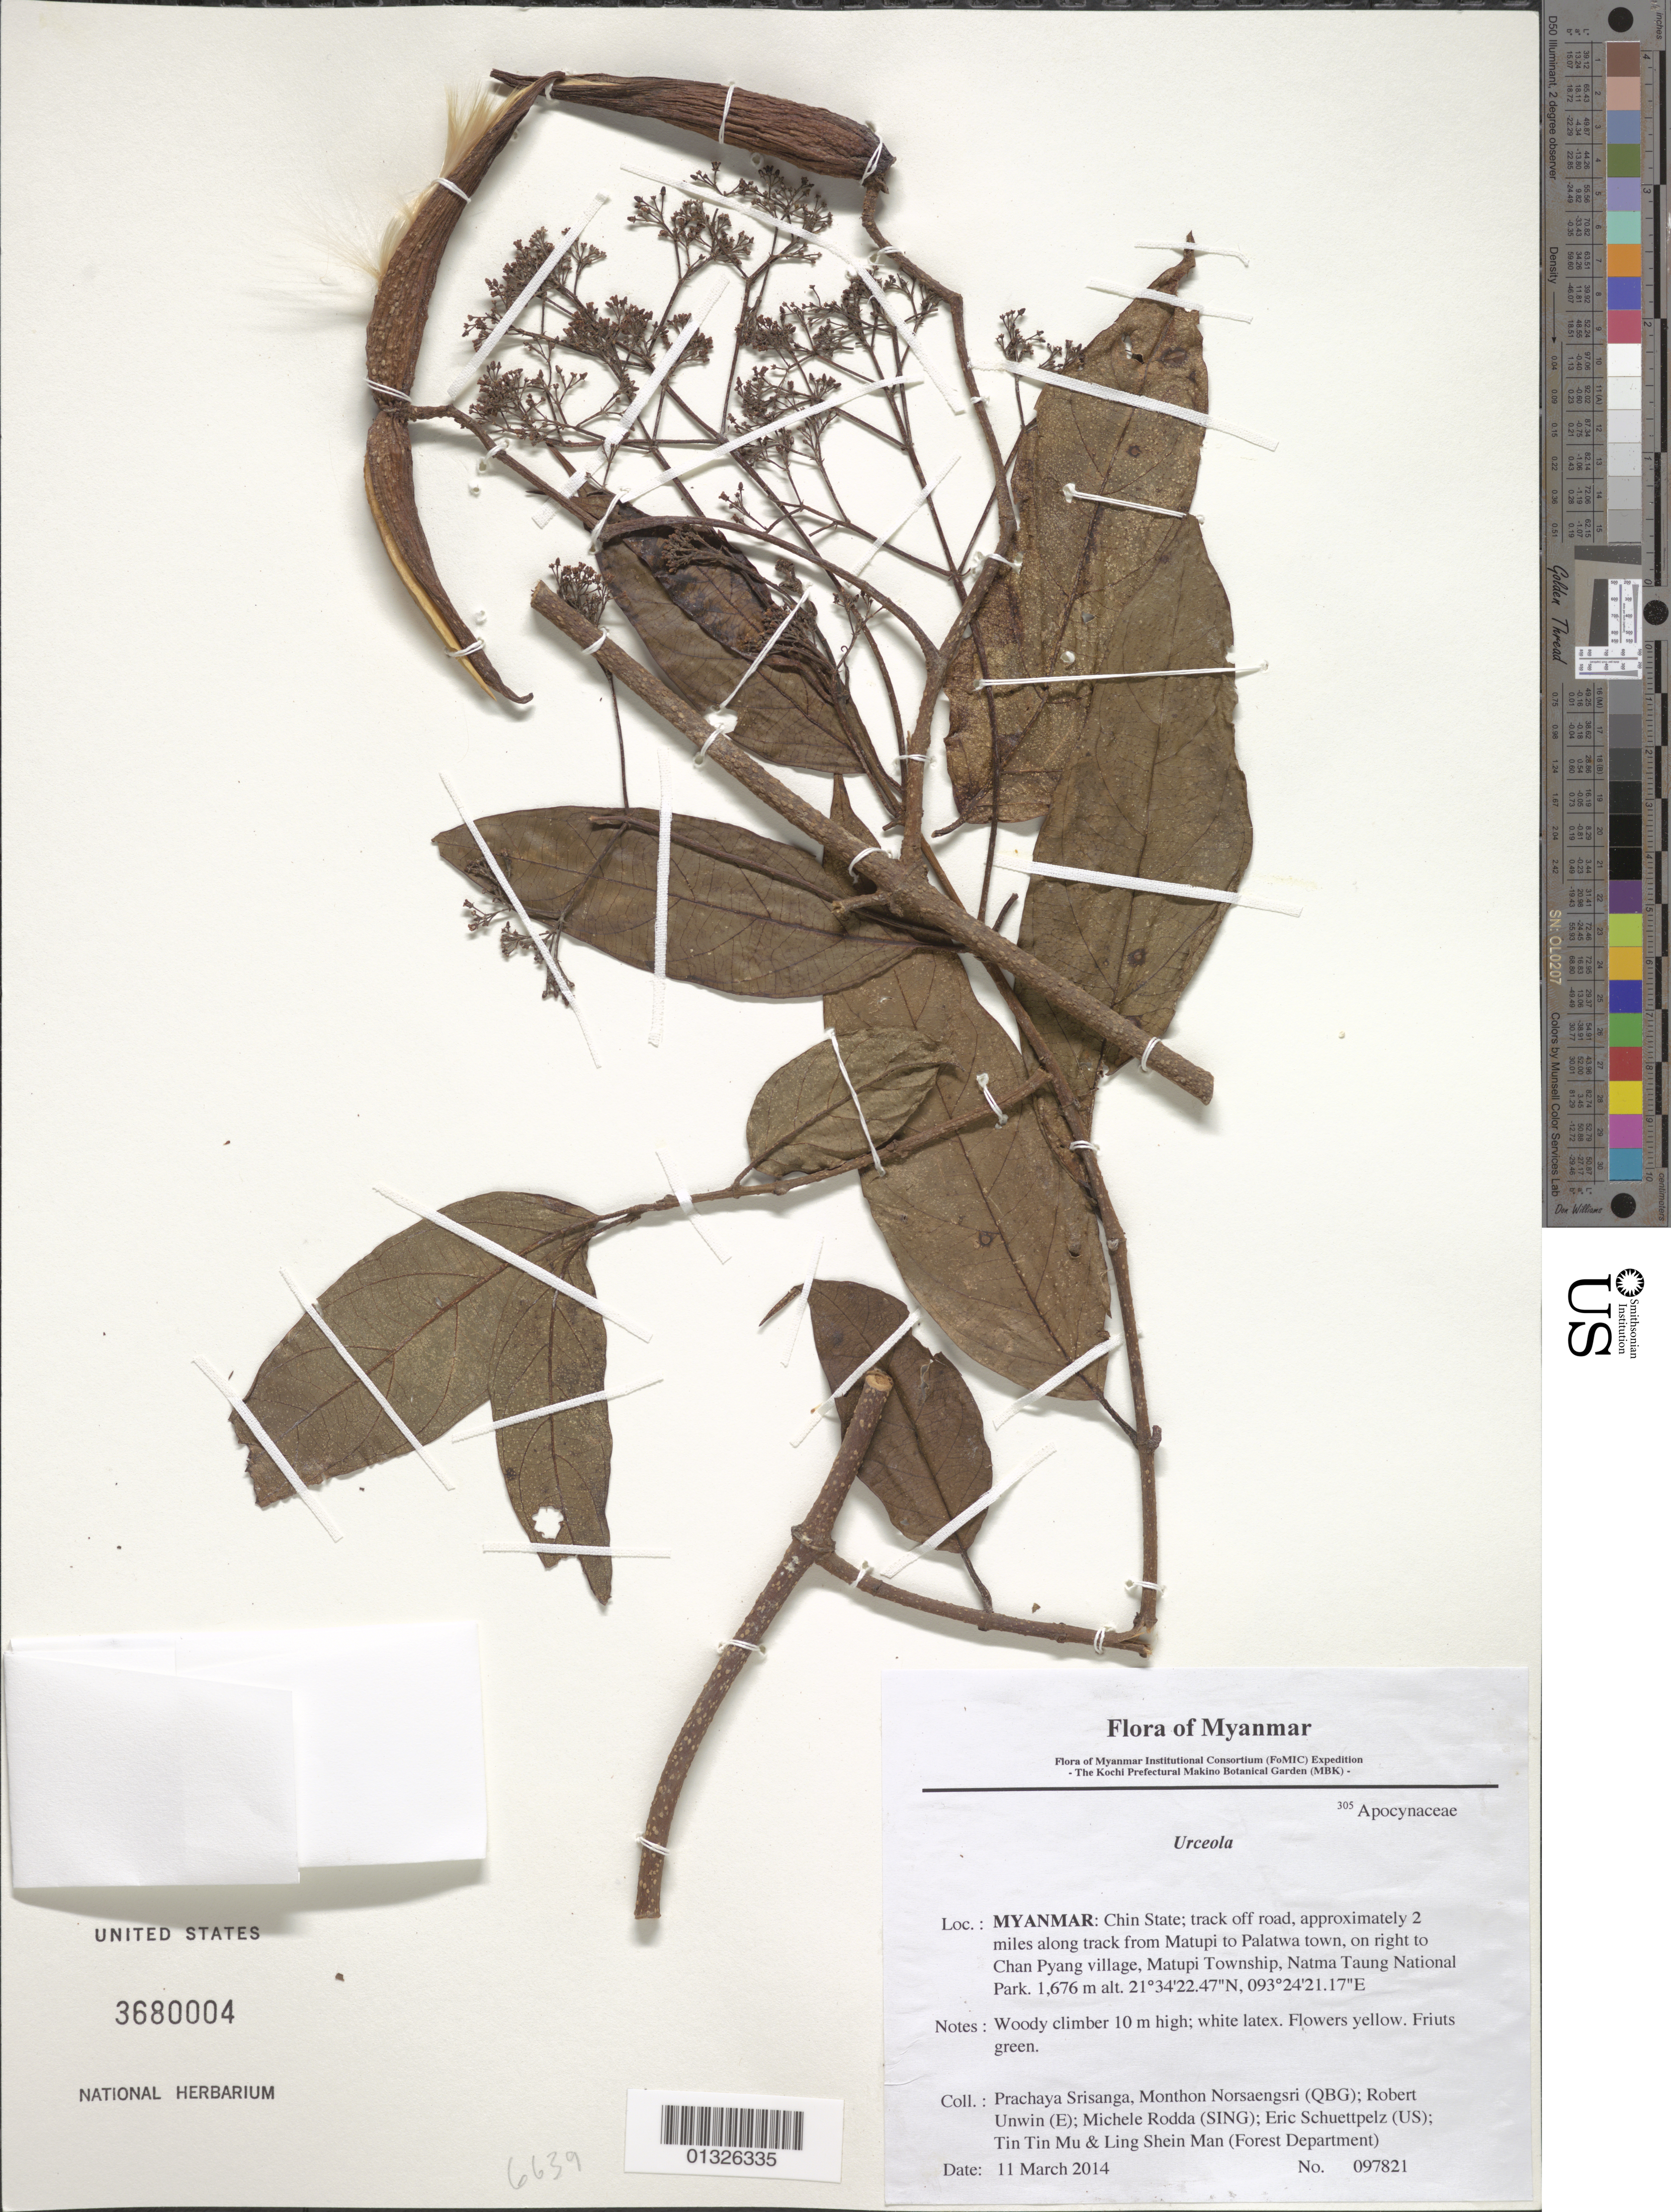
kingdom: Plantae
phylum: Tracheophyta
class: Magnoliopsida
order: Gentianales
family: Apocynaceae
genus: Urceola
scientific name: Urceola sp.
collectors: P. Srisanga, M. Norsaengsri, R. Unwin, M. Rodda, E. Schuettpelz, Tin Tin Mu & Ling Shein Man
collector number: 97821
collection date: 2014-03-11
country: Myanmar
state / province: Chin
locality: Track off road, approximately 2 miles along track from Matupi to Palatwa town, on right to Chan Pyang village, Matupi Township, Natma Taung National Park.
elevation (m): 1676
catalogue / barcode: US 3680004